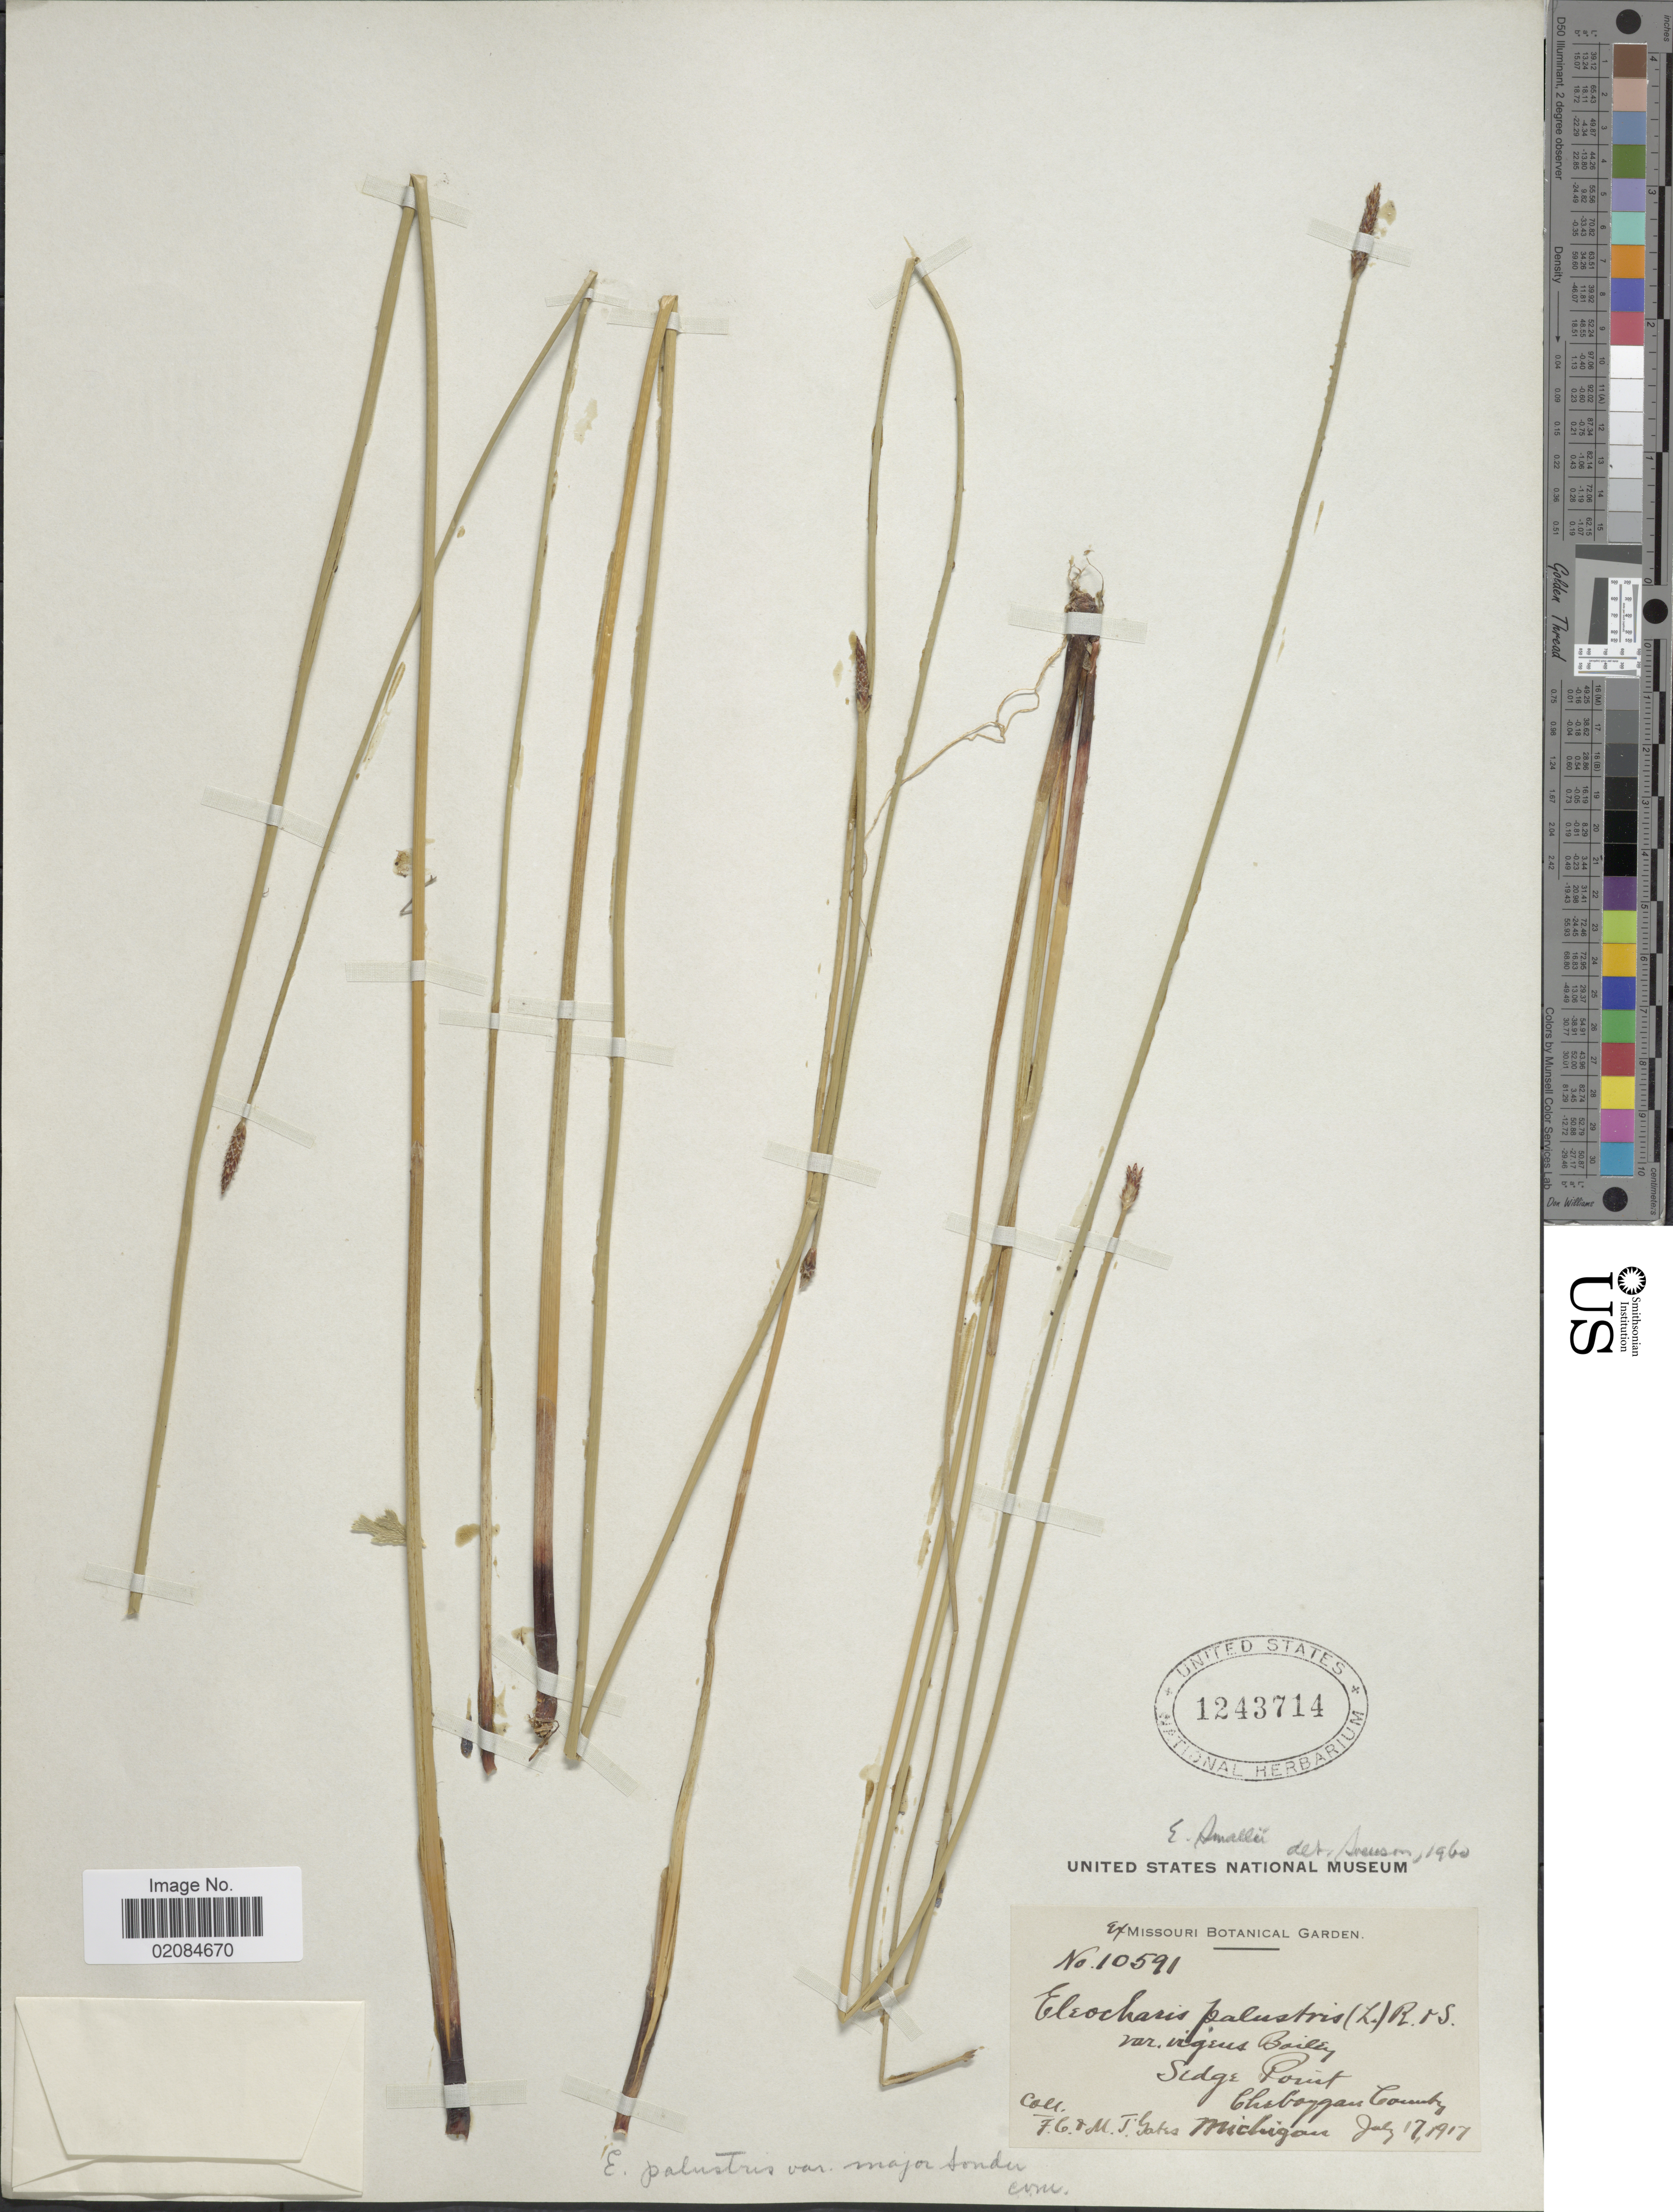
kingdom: Plantae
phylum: Tracheophyta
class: Liliopsida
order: Poales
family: Cyperaceae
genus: Eleocharis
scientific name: Eleocharis palustris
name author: (L.) Roem. & Schult.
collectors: F. C. Gates & M. Gates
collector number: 10591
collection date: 1917-07-17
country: United States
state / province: Michigan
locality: Sedge Point, Cheboygan County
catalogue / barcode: US 1243714